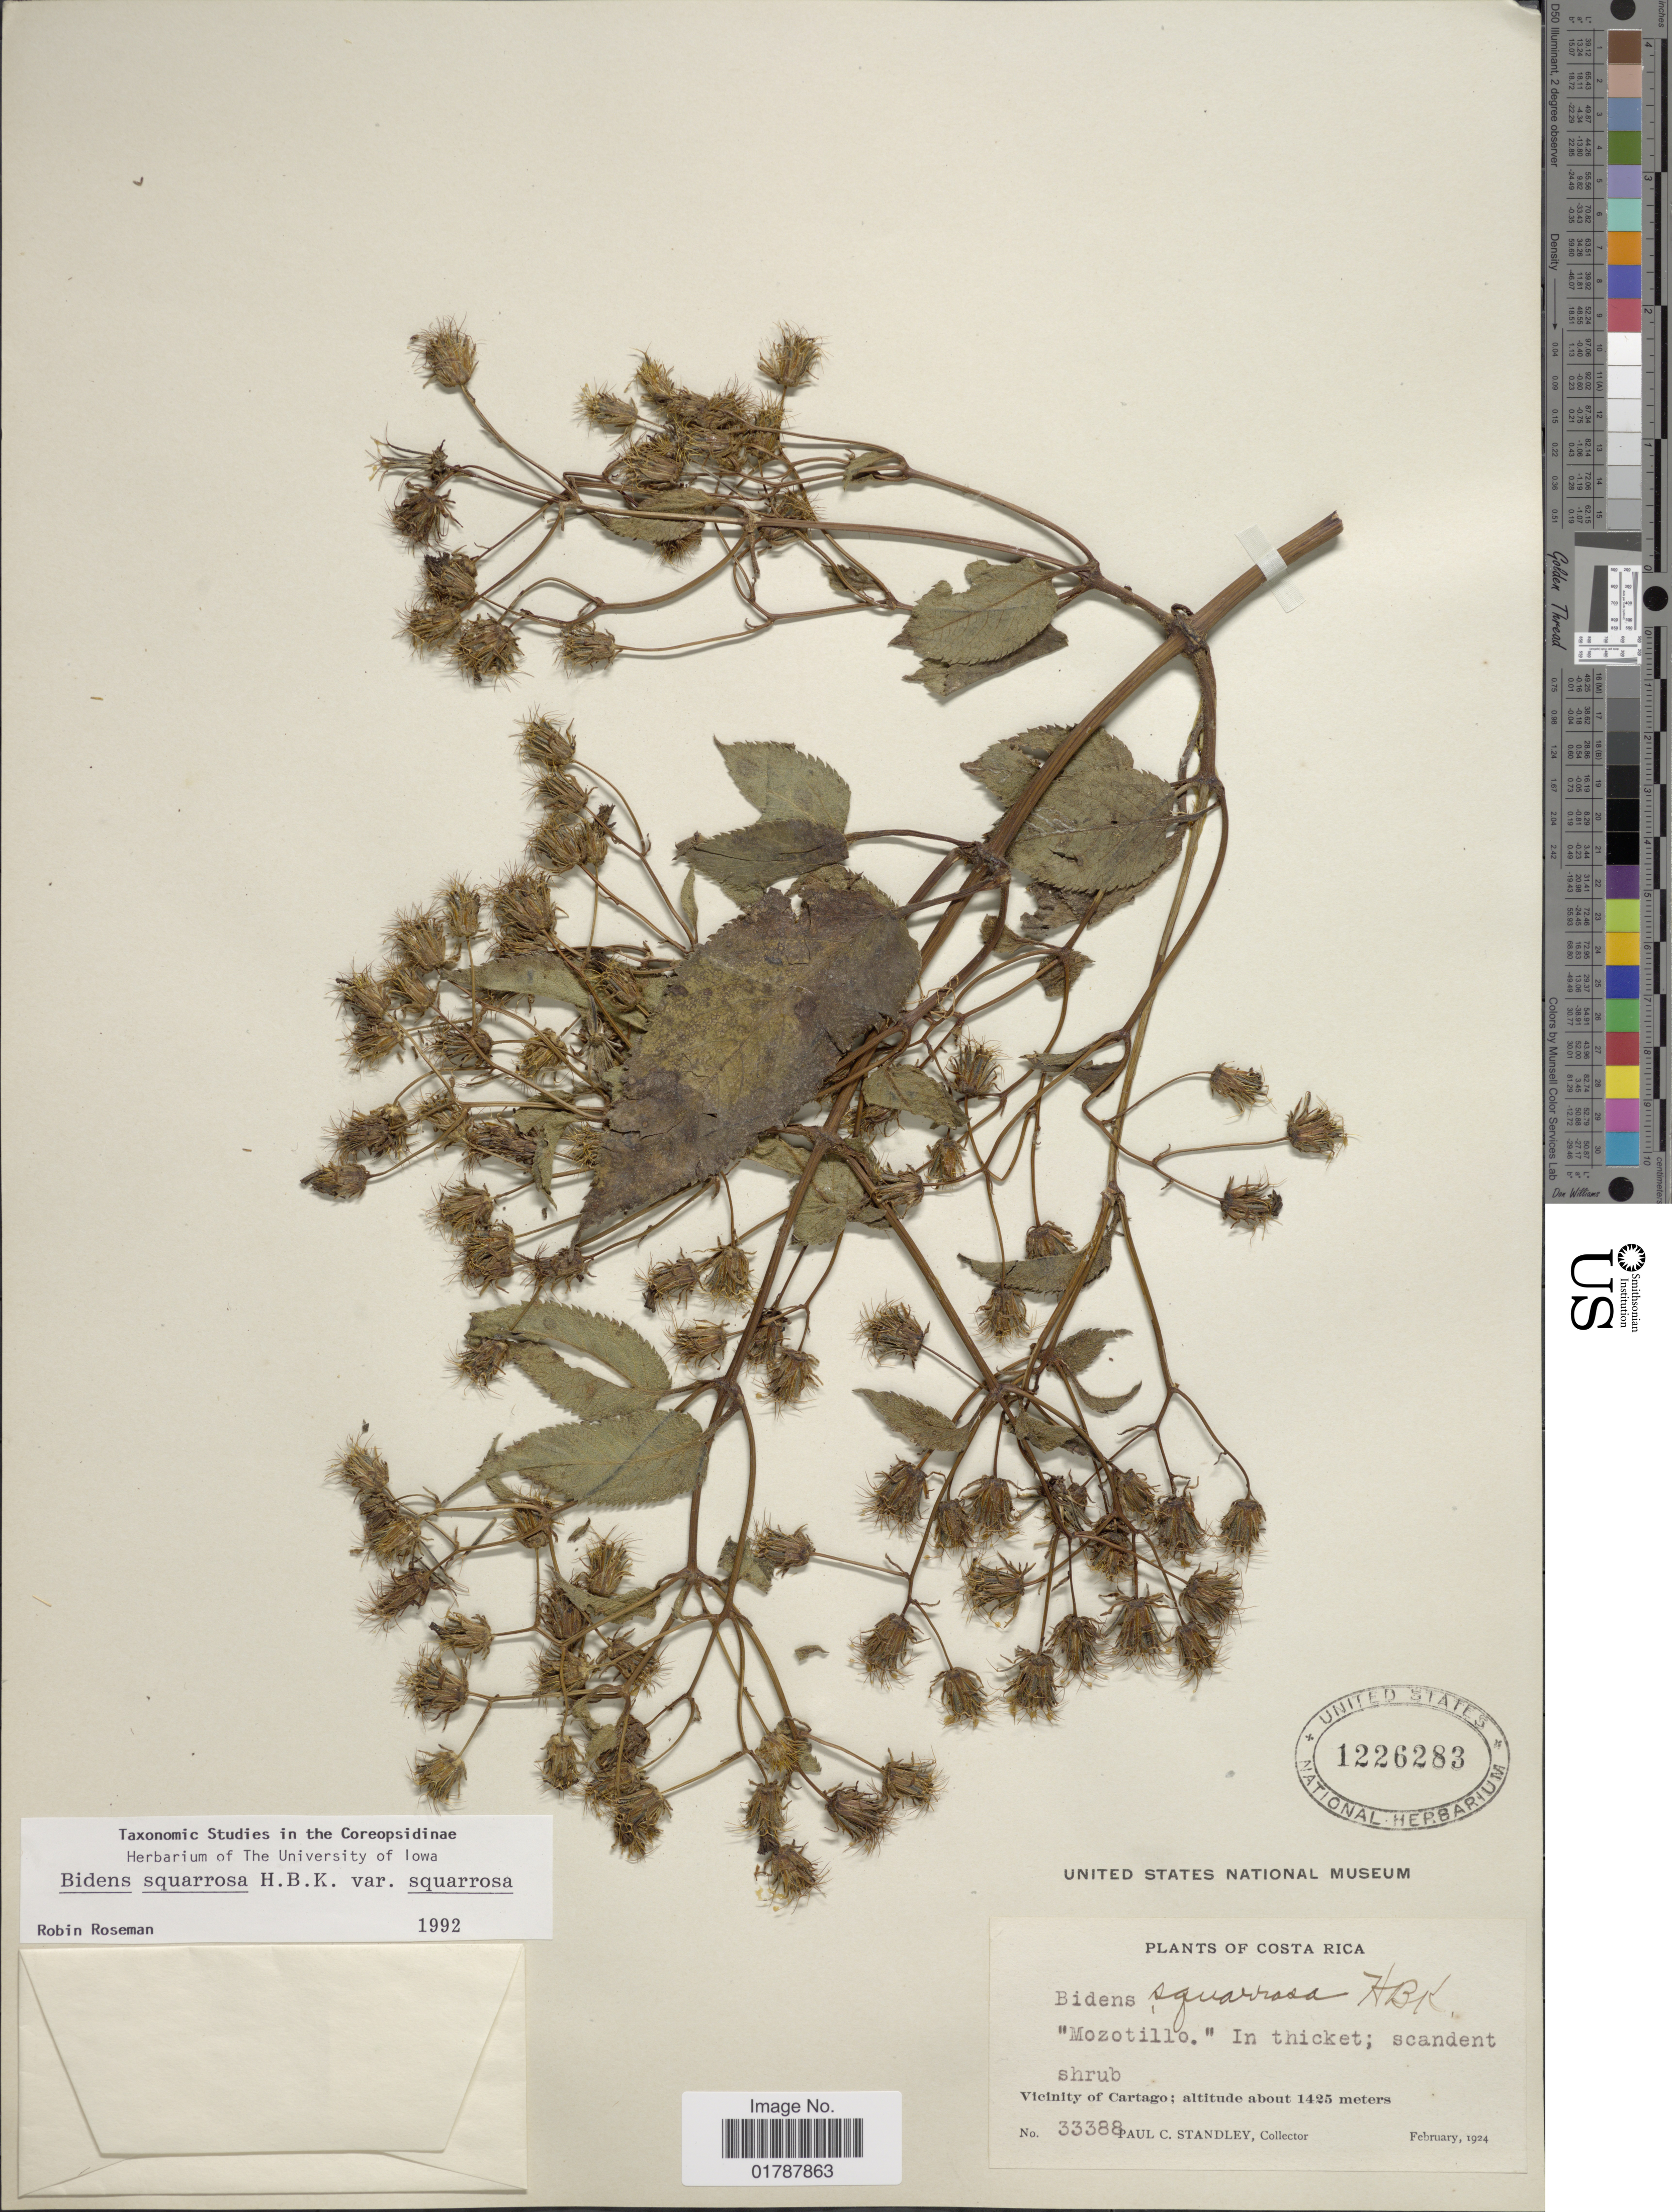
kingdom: Plantae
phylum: Tracheophyta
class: Magnoliopsida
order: Asterales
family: Asteraceae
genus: Bidens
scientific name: Bidens squarrosa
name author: Kunth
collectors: P. C. Standley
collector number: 33388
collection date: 1924-02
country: Costa Rica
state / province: Cartago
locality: Vicinity of Cartago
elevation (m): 1425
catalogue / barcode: US 1226283